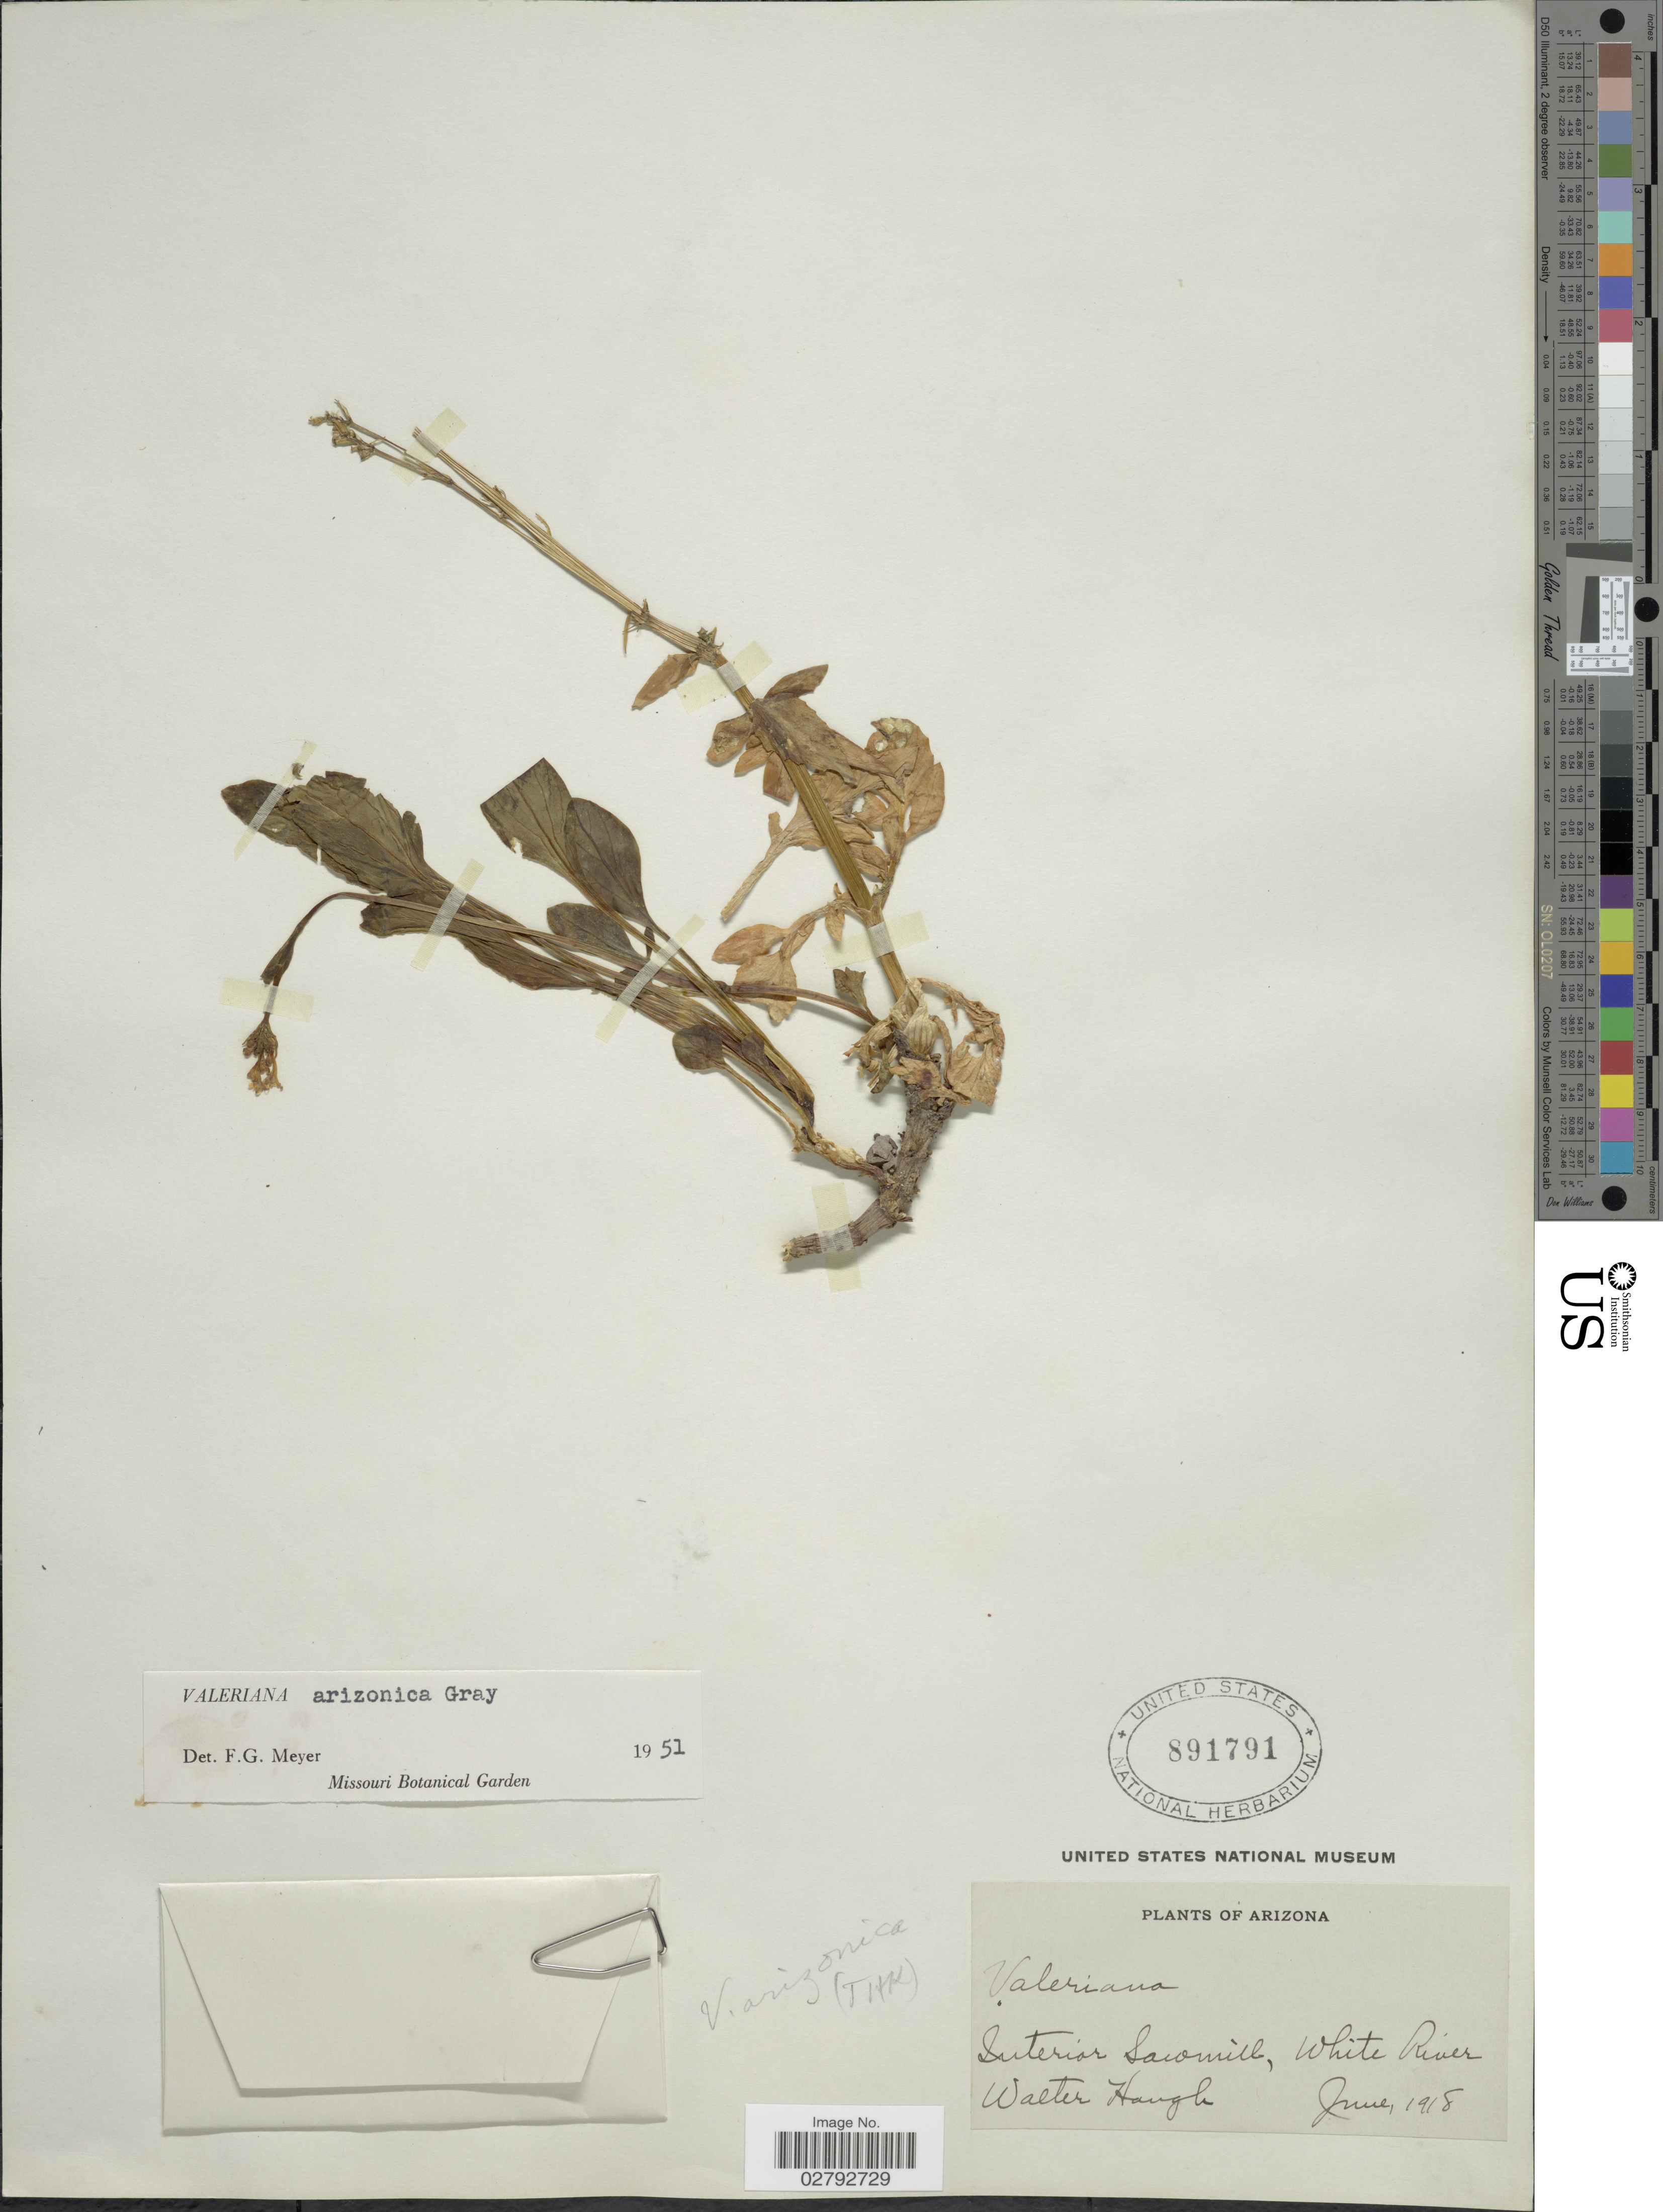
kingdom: Plantae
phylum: Tracheophyta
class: Magnoliopsida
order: Dipsacales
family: Caprifoliaceae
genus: Valeriana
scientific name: Valeriana arizonica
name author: A. Gray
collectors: W. Haugh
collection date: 1918-06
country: United States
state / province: Arizona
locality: Interior Sawmill, White River.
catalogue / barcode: US 891791